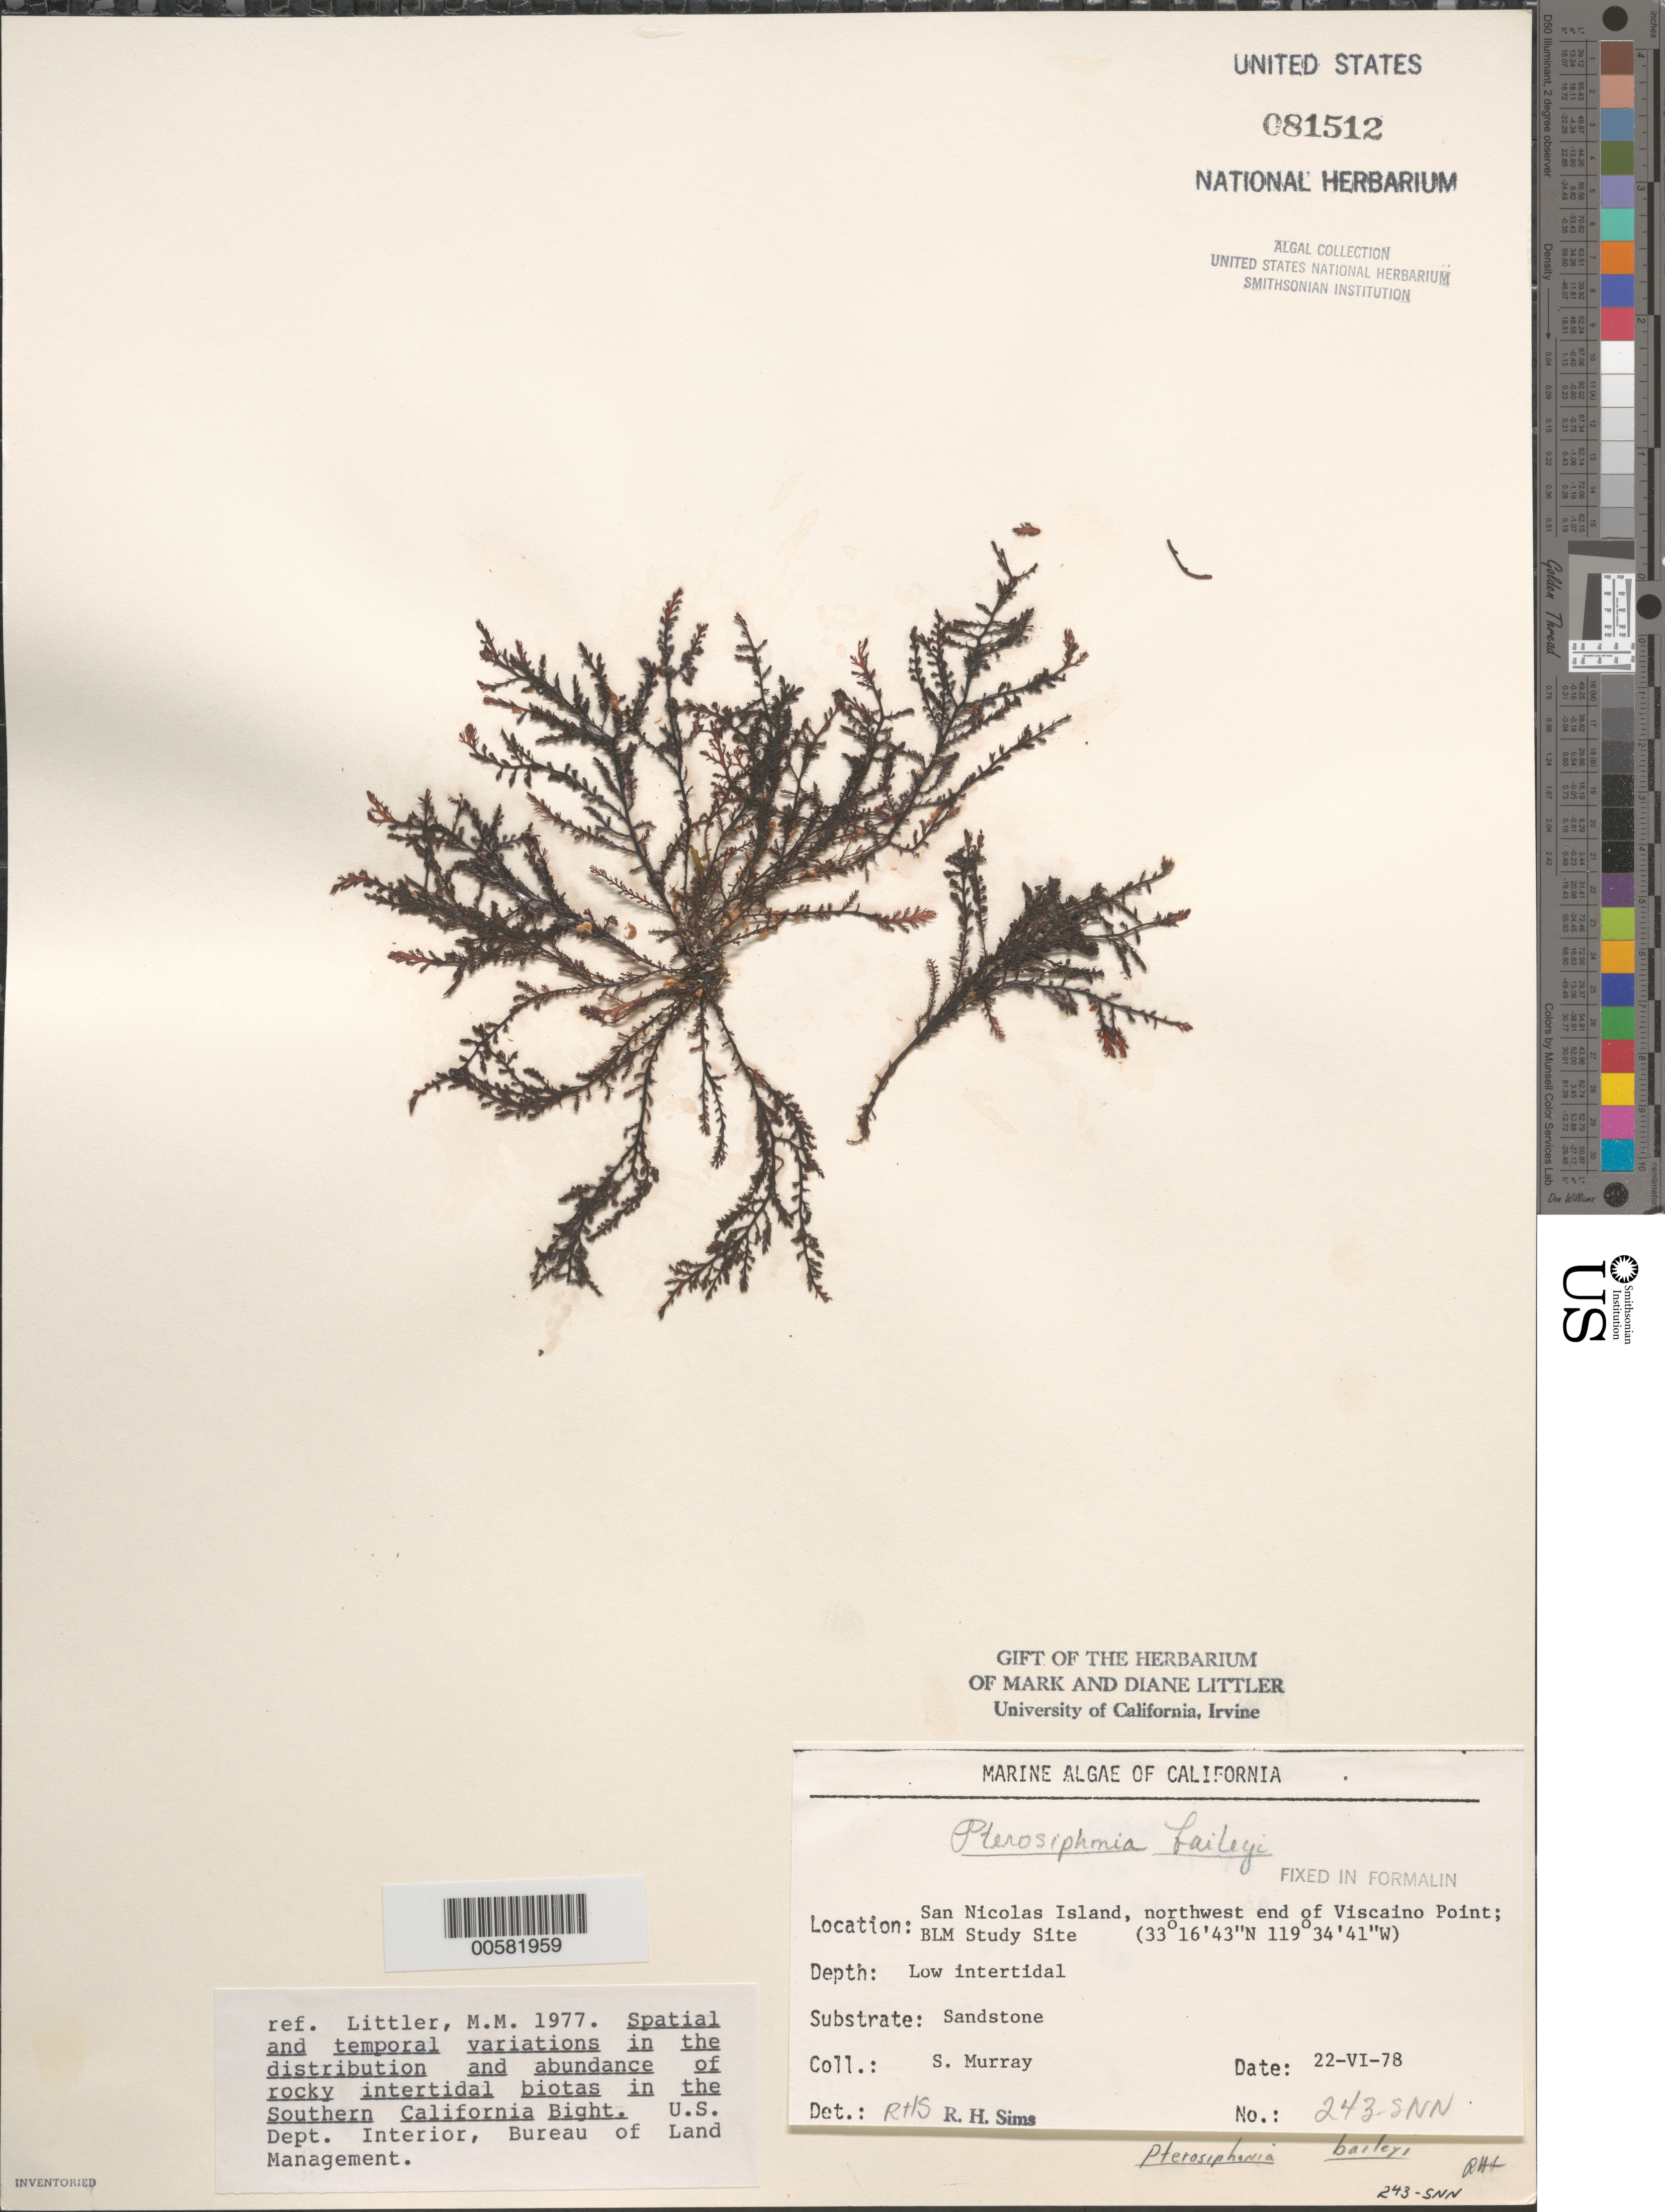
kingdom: Plantae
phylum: Rhodophyta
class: Florideophyceae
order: Ceramiales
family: Rhodomelaceae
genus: Symphyocladiella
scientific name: Symphyocladiella baileyi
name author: (Harvey) D.E.Bustamante et al.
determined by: Algae name updating Project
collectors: S. N. Murray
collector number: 243-snn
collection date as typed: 22 Jun 1978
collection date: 1978-06-22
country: United States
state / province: California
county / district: Ventura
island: San Nicolas Island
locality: Northwest end of Vizcaino Point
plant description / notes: BLM-SOCALBIGHT Rocky Intertidal Survey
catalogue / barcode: US 81512